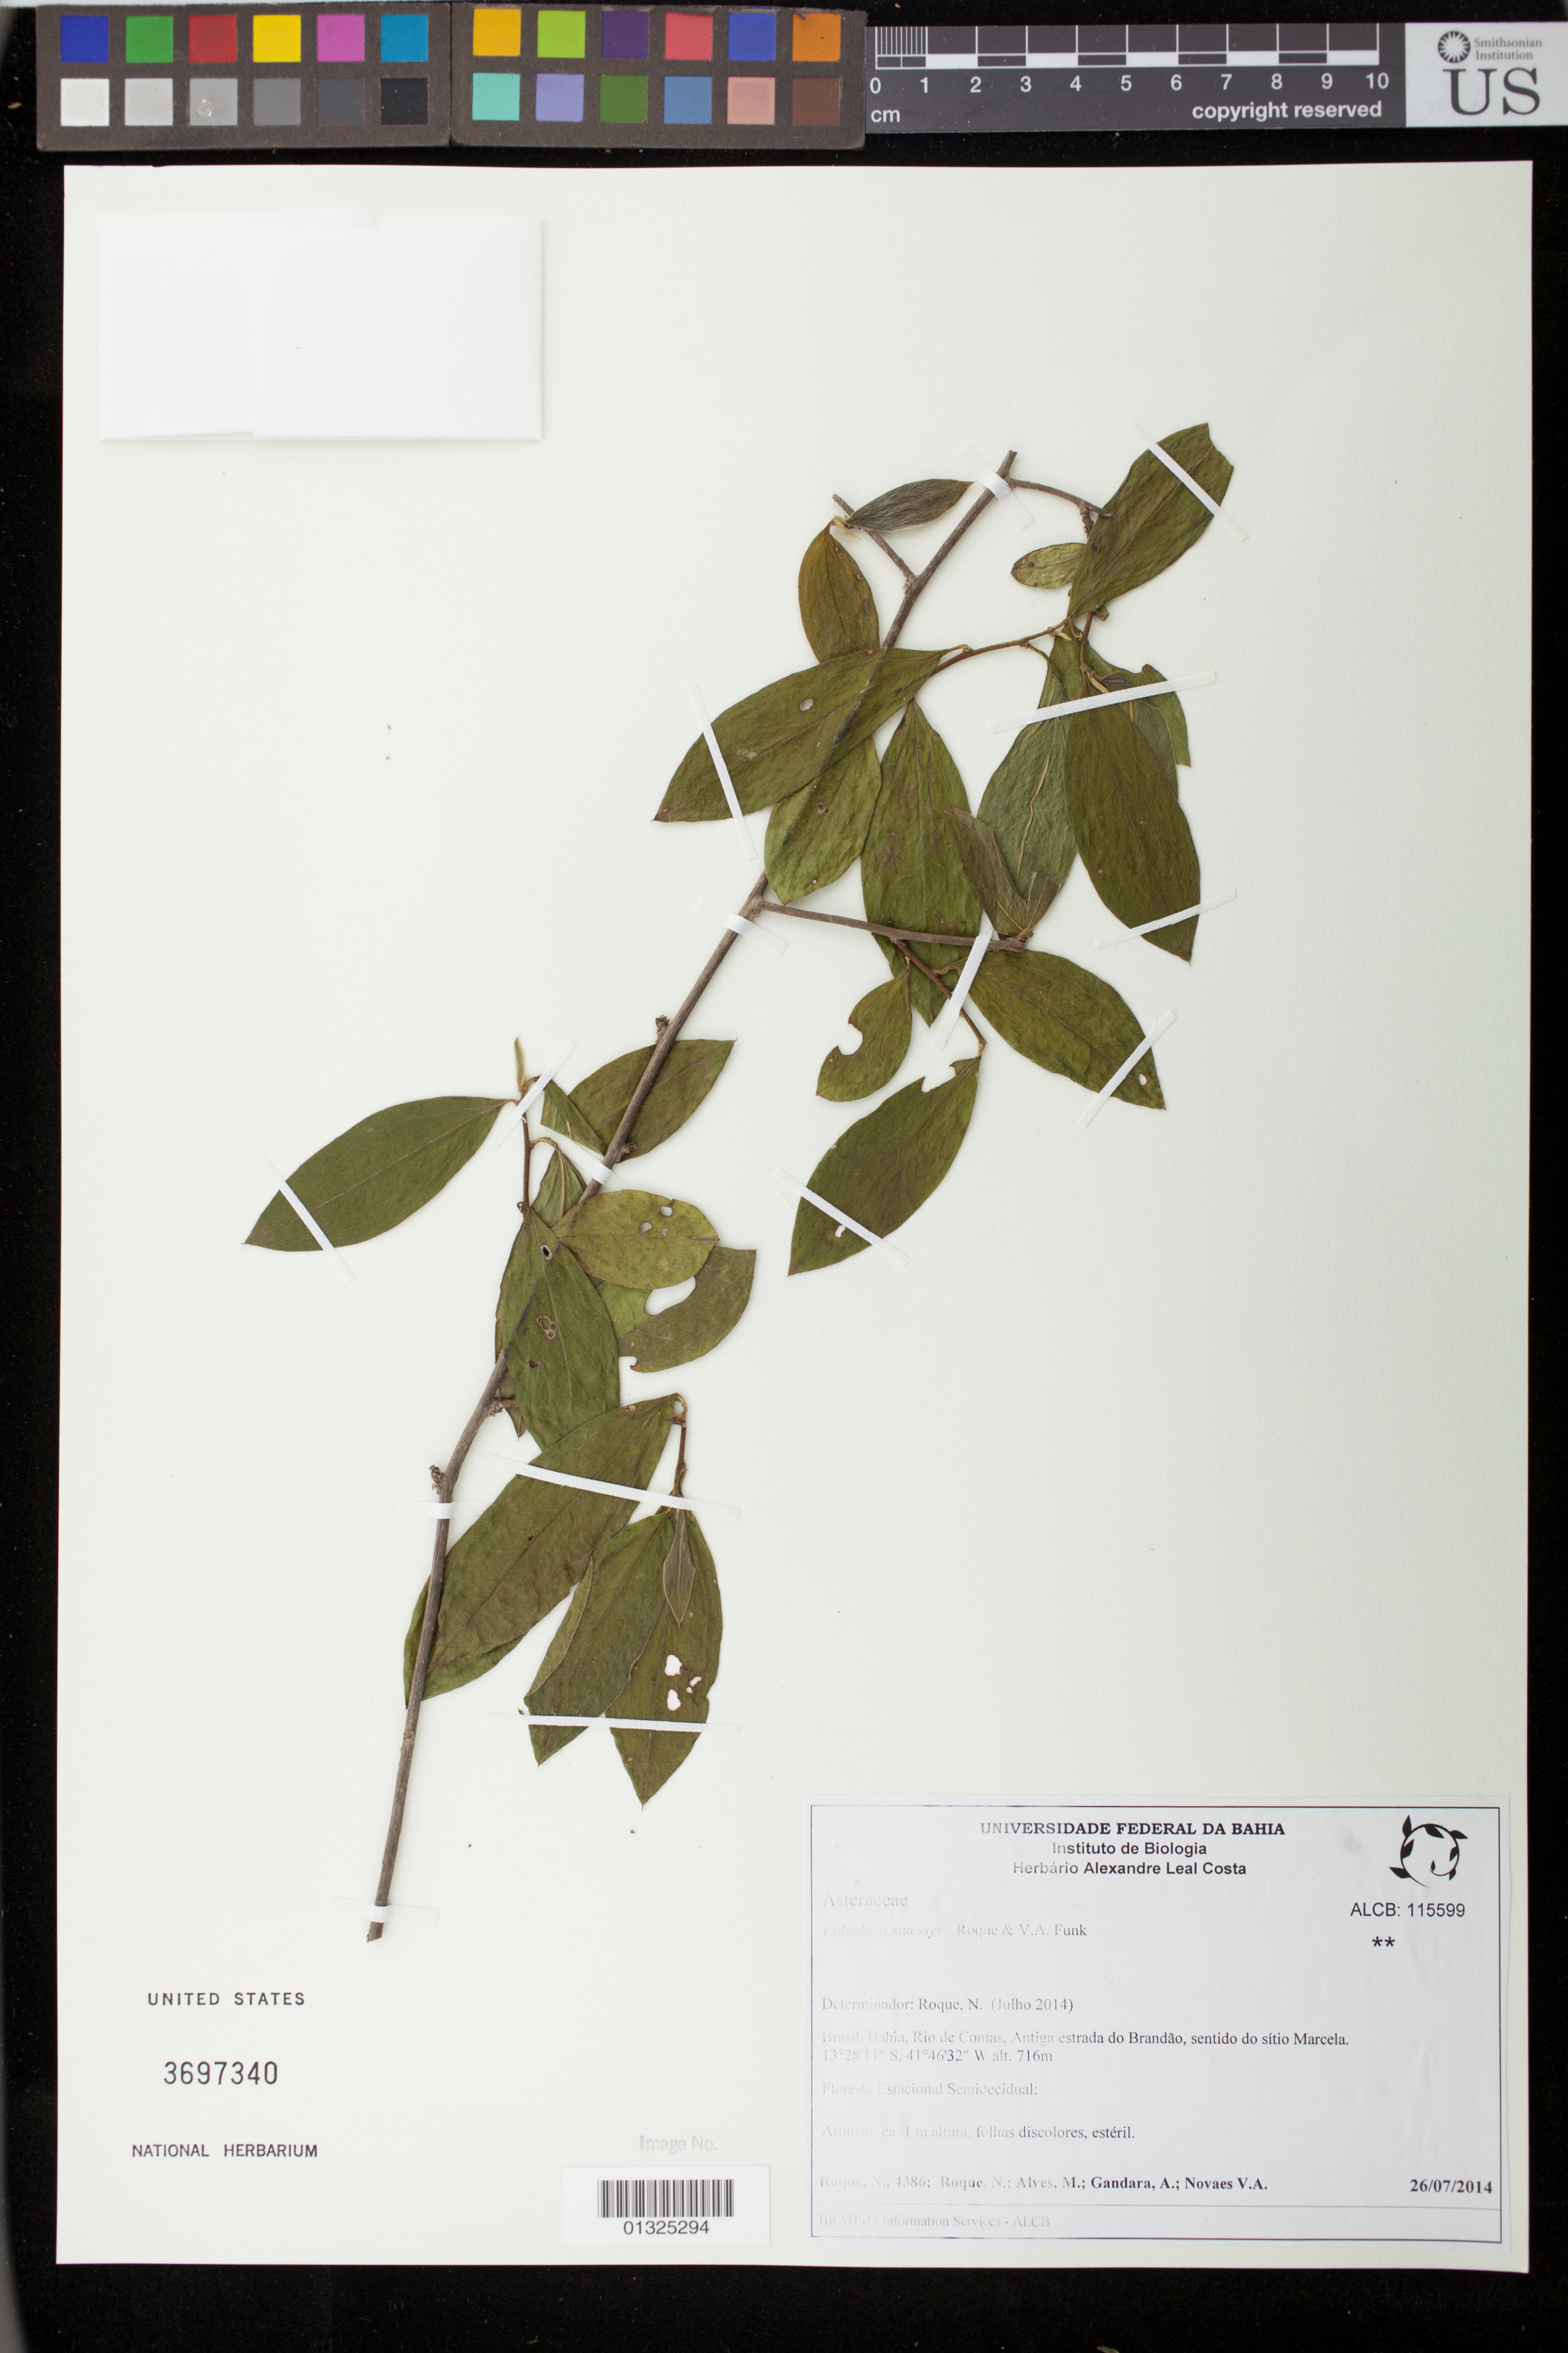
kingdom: Plantae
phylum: Tracheophyta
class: Magnoliopsida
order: Asterales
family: Asteraceae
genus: Fulcaldea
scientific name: Fulcaldea stuessyi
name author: Roque & V.A. Funk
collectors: N. Roque, M. Alves, A. Gándara & V. Novaes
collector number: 4386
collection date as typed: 26 July 2014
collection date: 2014-07-26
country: Brazil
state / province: Bahia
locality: Rio de Contas, Antiga estrada do Brandao, sentido do sitio Marcela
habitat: Floresta Estacional Semidicidual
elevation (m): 716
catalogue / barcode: US 3697340